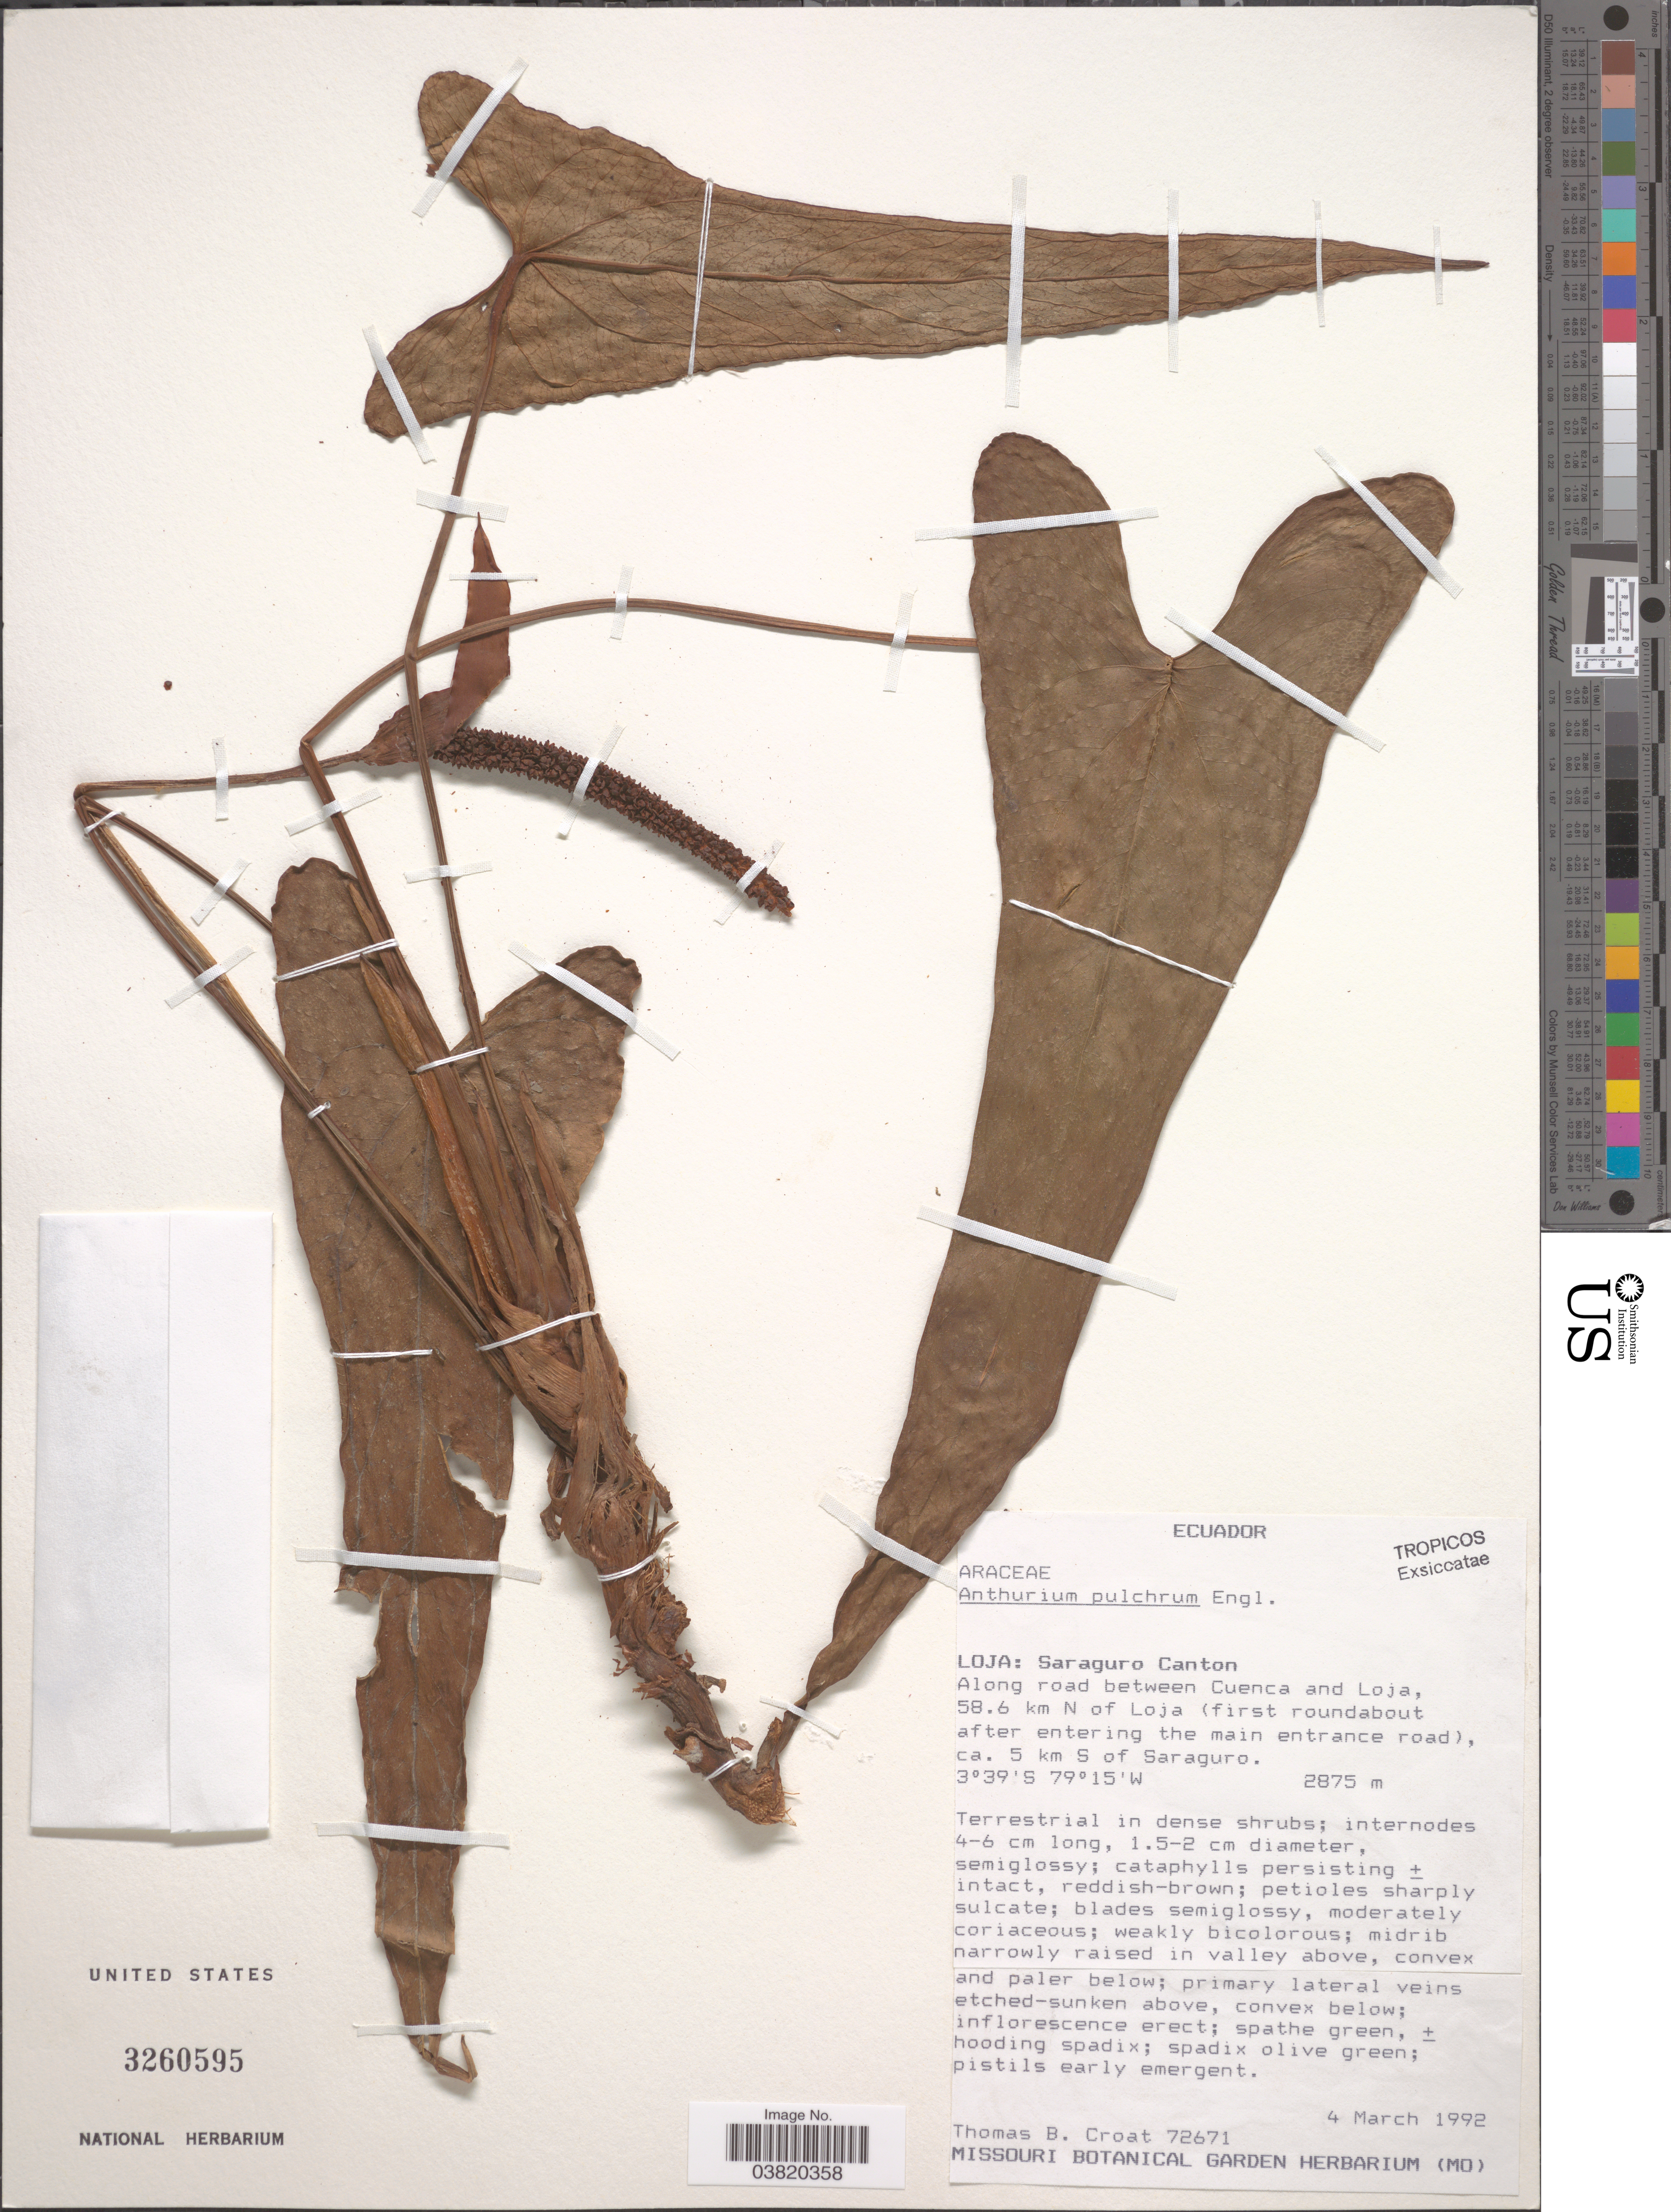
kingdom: Plantae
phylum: Tracheophyta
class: Liliopsida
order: Alismatales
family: Araceae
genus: Anthurium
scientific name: Anthurium pulchrum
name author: N.E. Br.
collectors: T. B. Croat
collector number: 72671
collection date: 1992-03-04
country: Ecuador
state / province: Loja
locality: Saraguro Canton. Along road between Cuenca and Loja, 58.6 km N of Loja (first roundabout after entering the main entrance road), ca. 5 km S of Saraguro.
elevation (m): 2875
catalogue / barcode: US 3260595